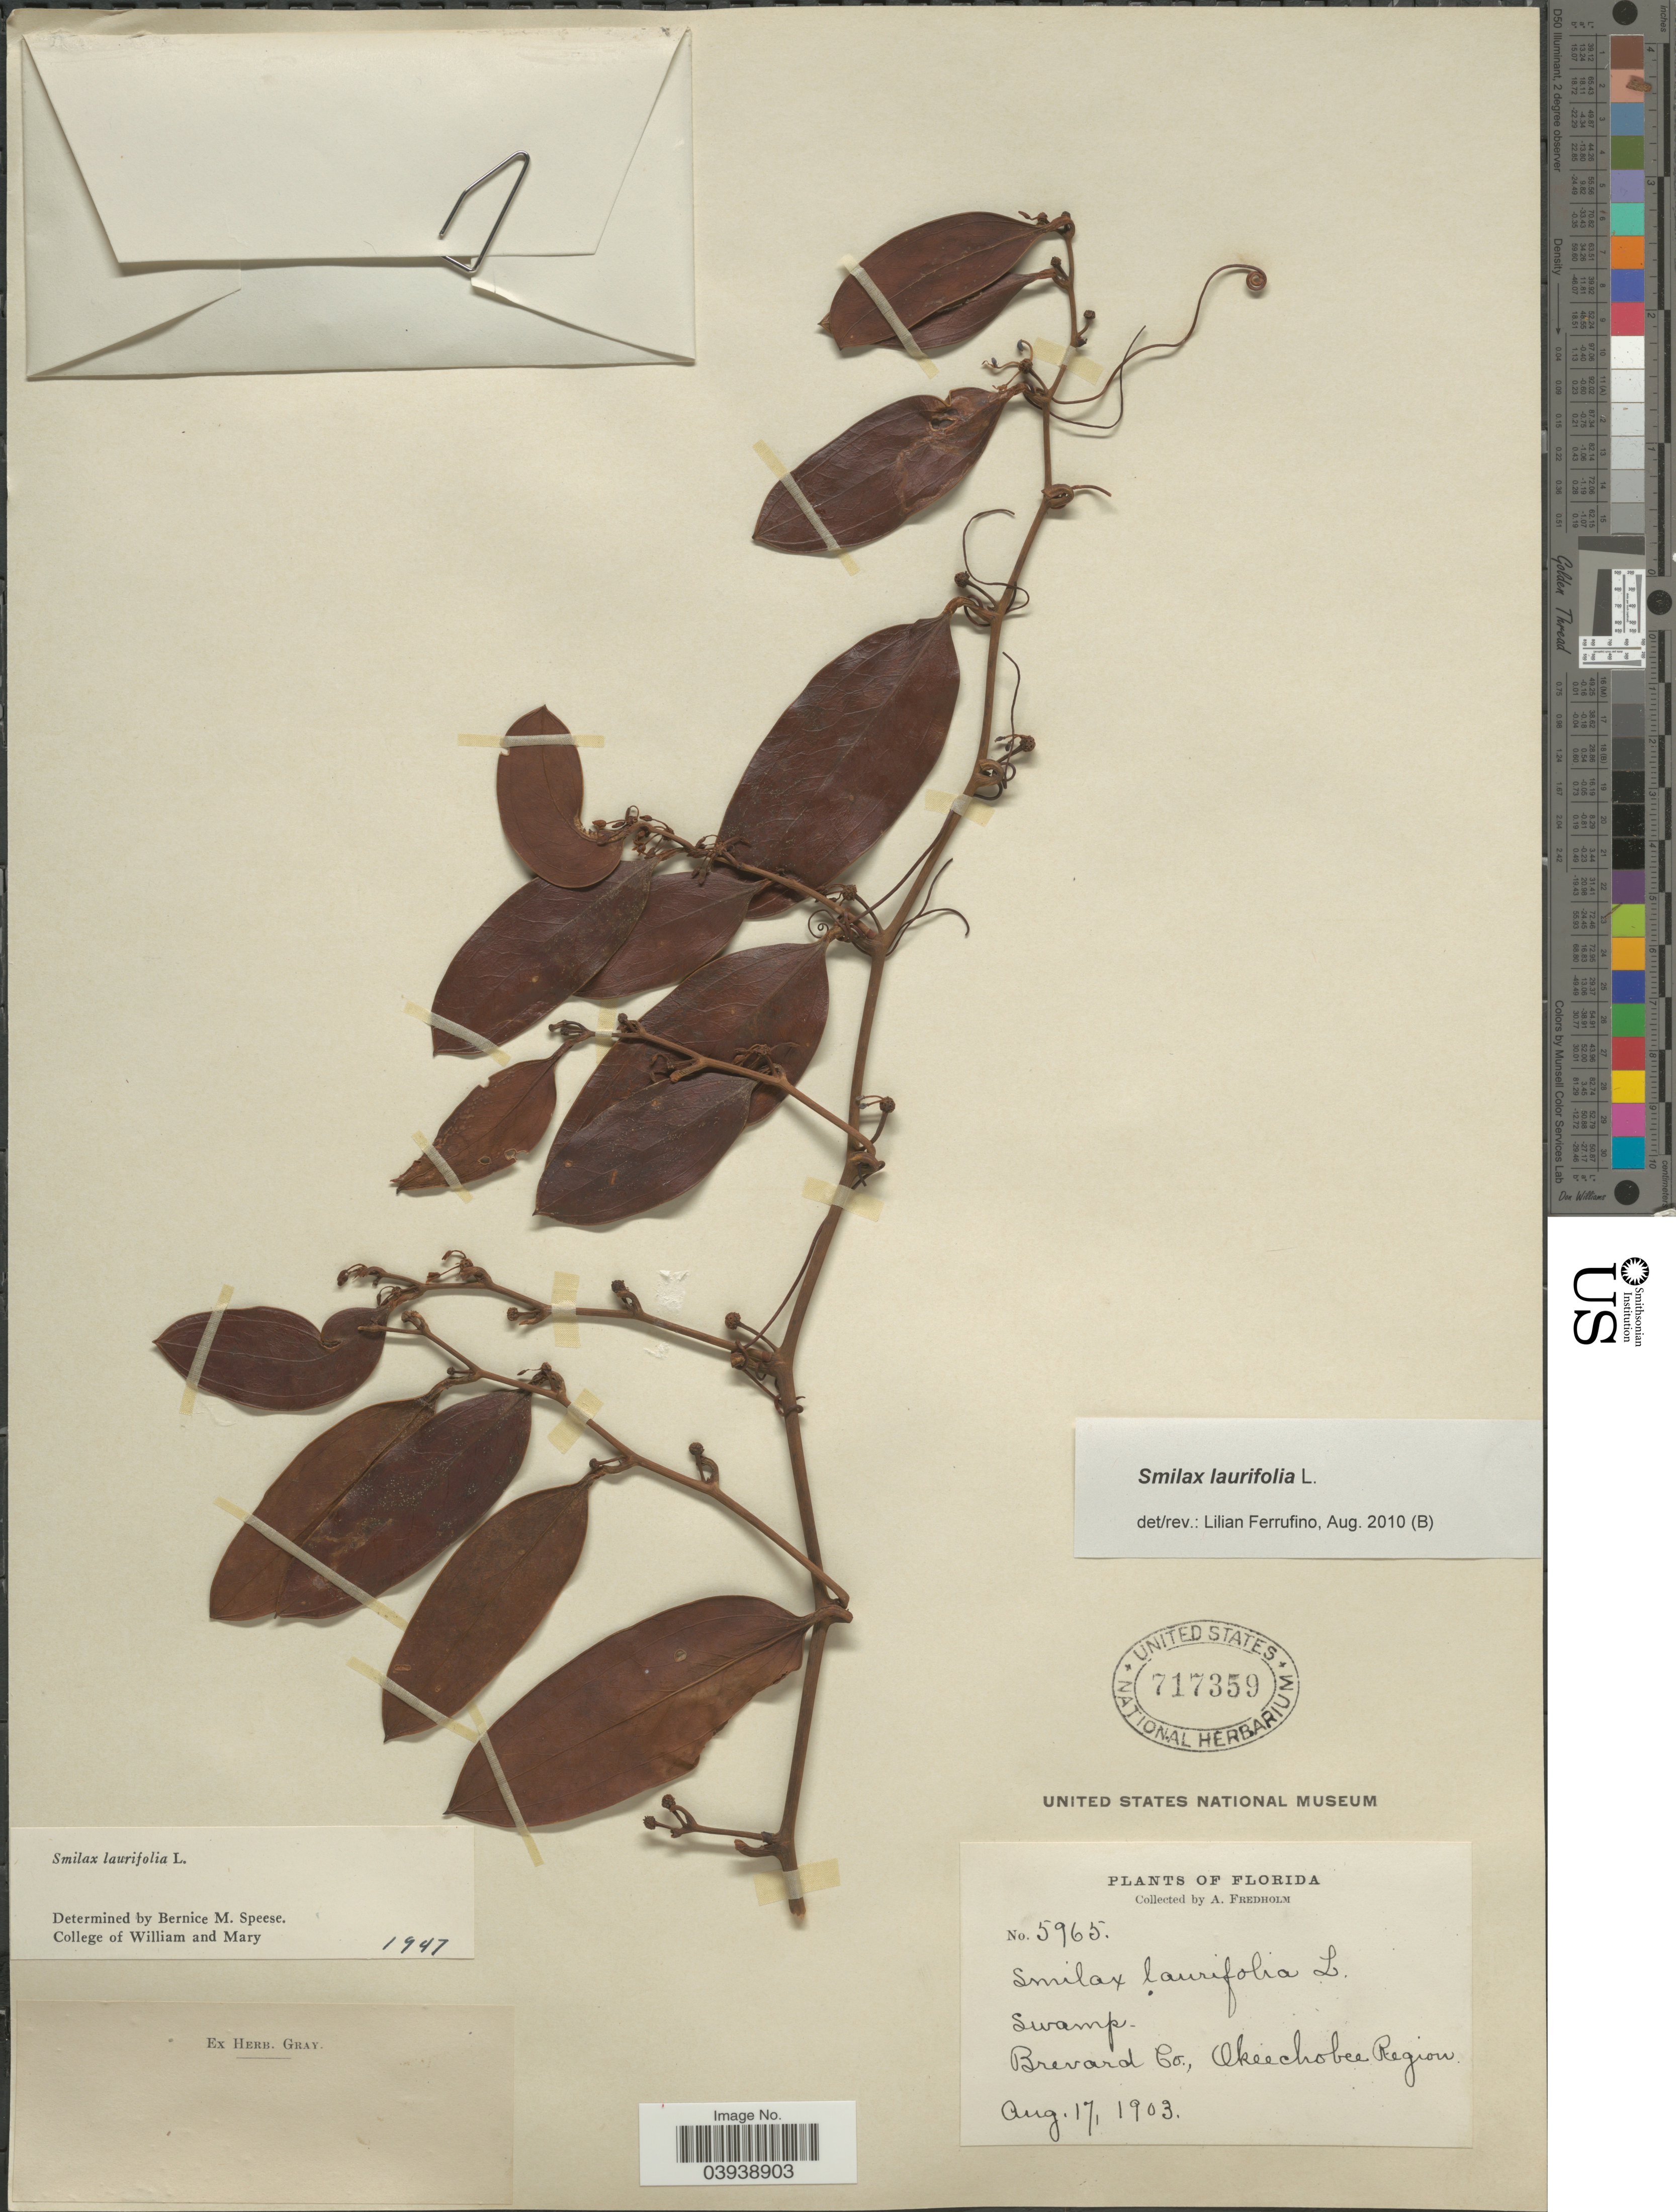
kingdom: Plantae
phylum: Tracheophyta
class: Liliopsida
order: Liliales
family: Smilacaceae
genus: Smilax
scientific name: Smilax laurifolia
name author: L.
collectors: A. Fredholm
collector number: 5965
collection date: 1903-08-17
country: United States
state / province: Florida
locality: Brevard Co., Okeechobee Region.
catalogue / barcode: US 717359